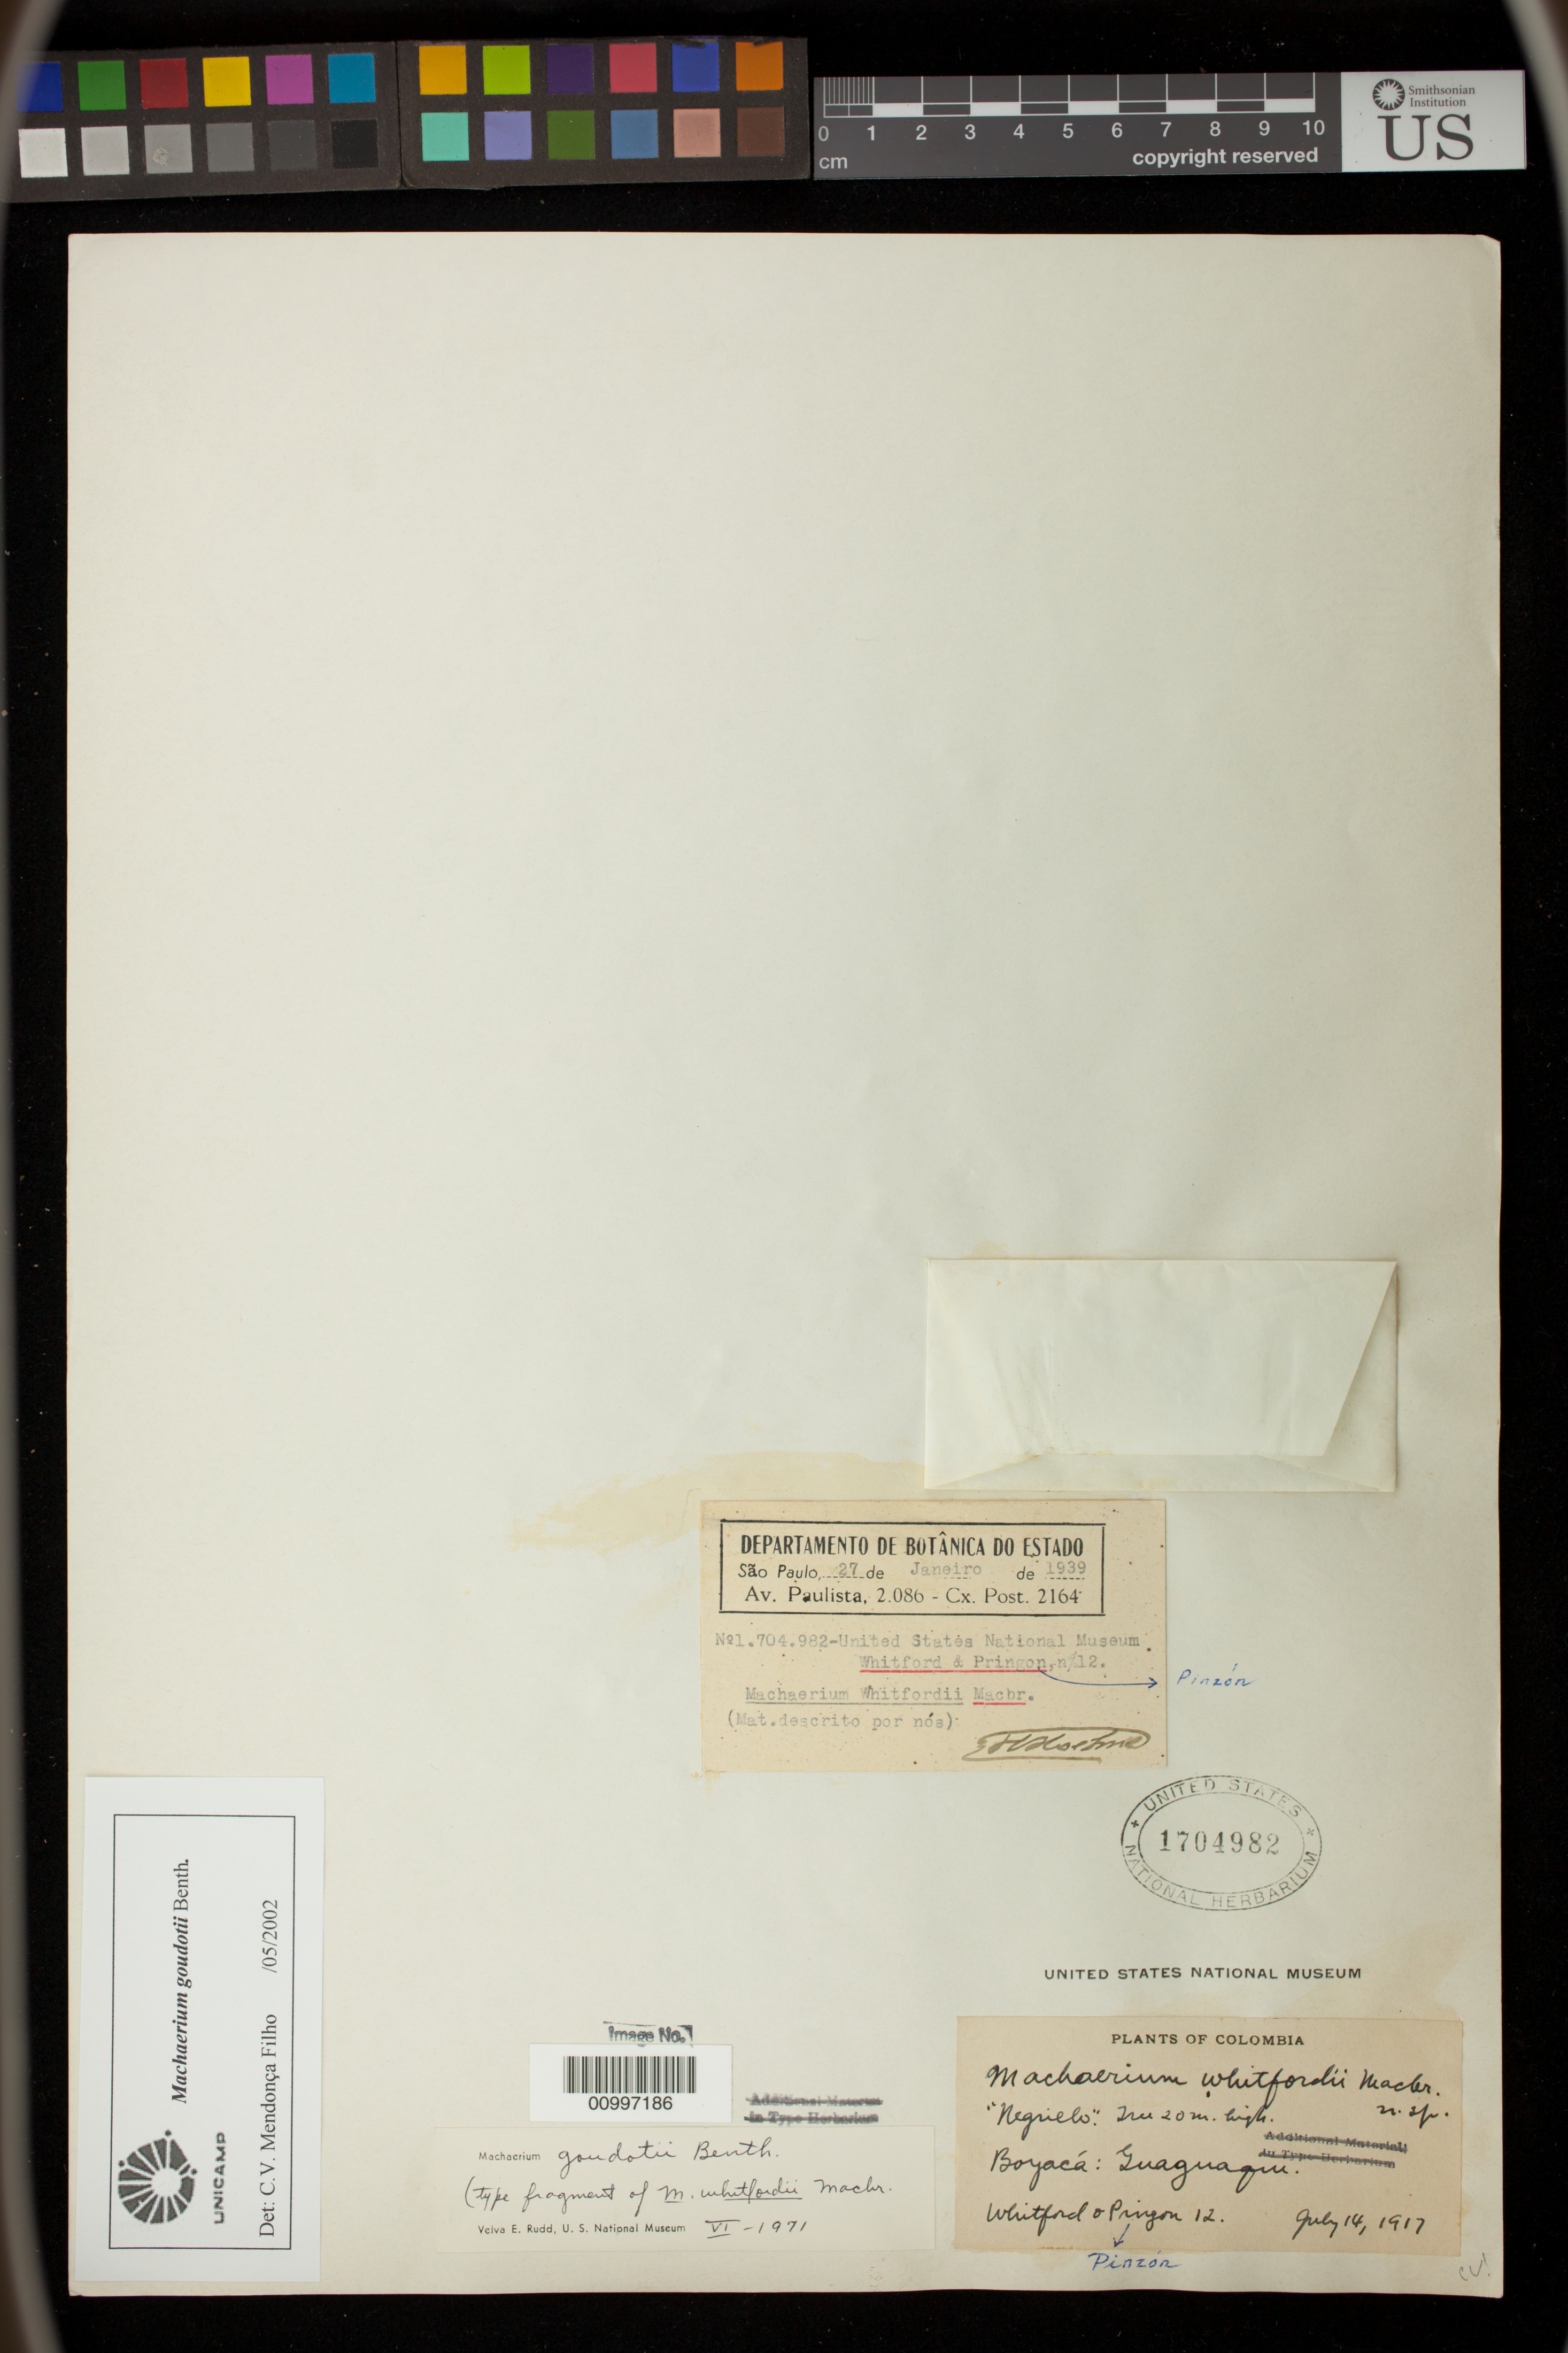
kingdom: Plantae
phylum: Tracheophyta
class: Magnoliopsida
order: Fabales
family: Fabaceae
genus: Machaerium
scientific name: Machaerium whitfordii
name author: J.F. Macbr.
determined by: Rudd, V. E.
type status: Isotype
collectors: H. N. Whitford & J. Pinzon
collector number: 12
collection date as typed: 14 Jul 1917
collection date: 1917-07-14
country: Colombia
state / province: Boyacá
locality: Guaguaqu.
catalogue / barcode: US 1704982